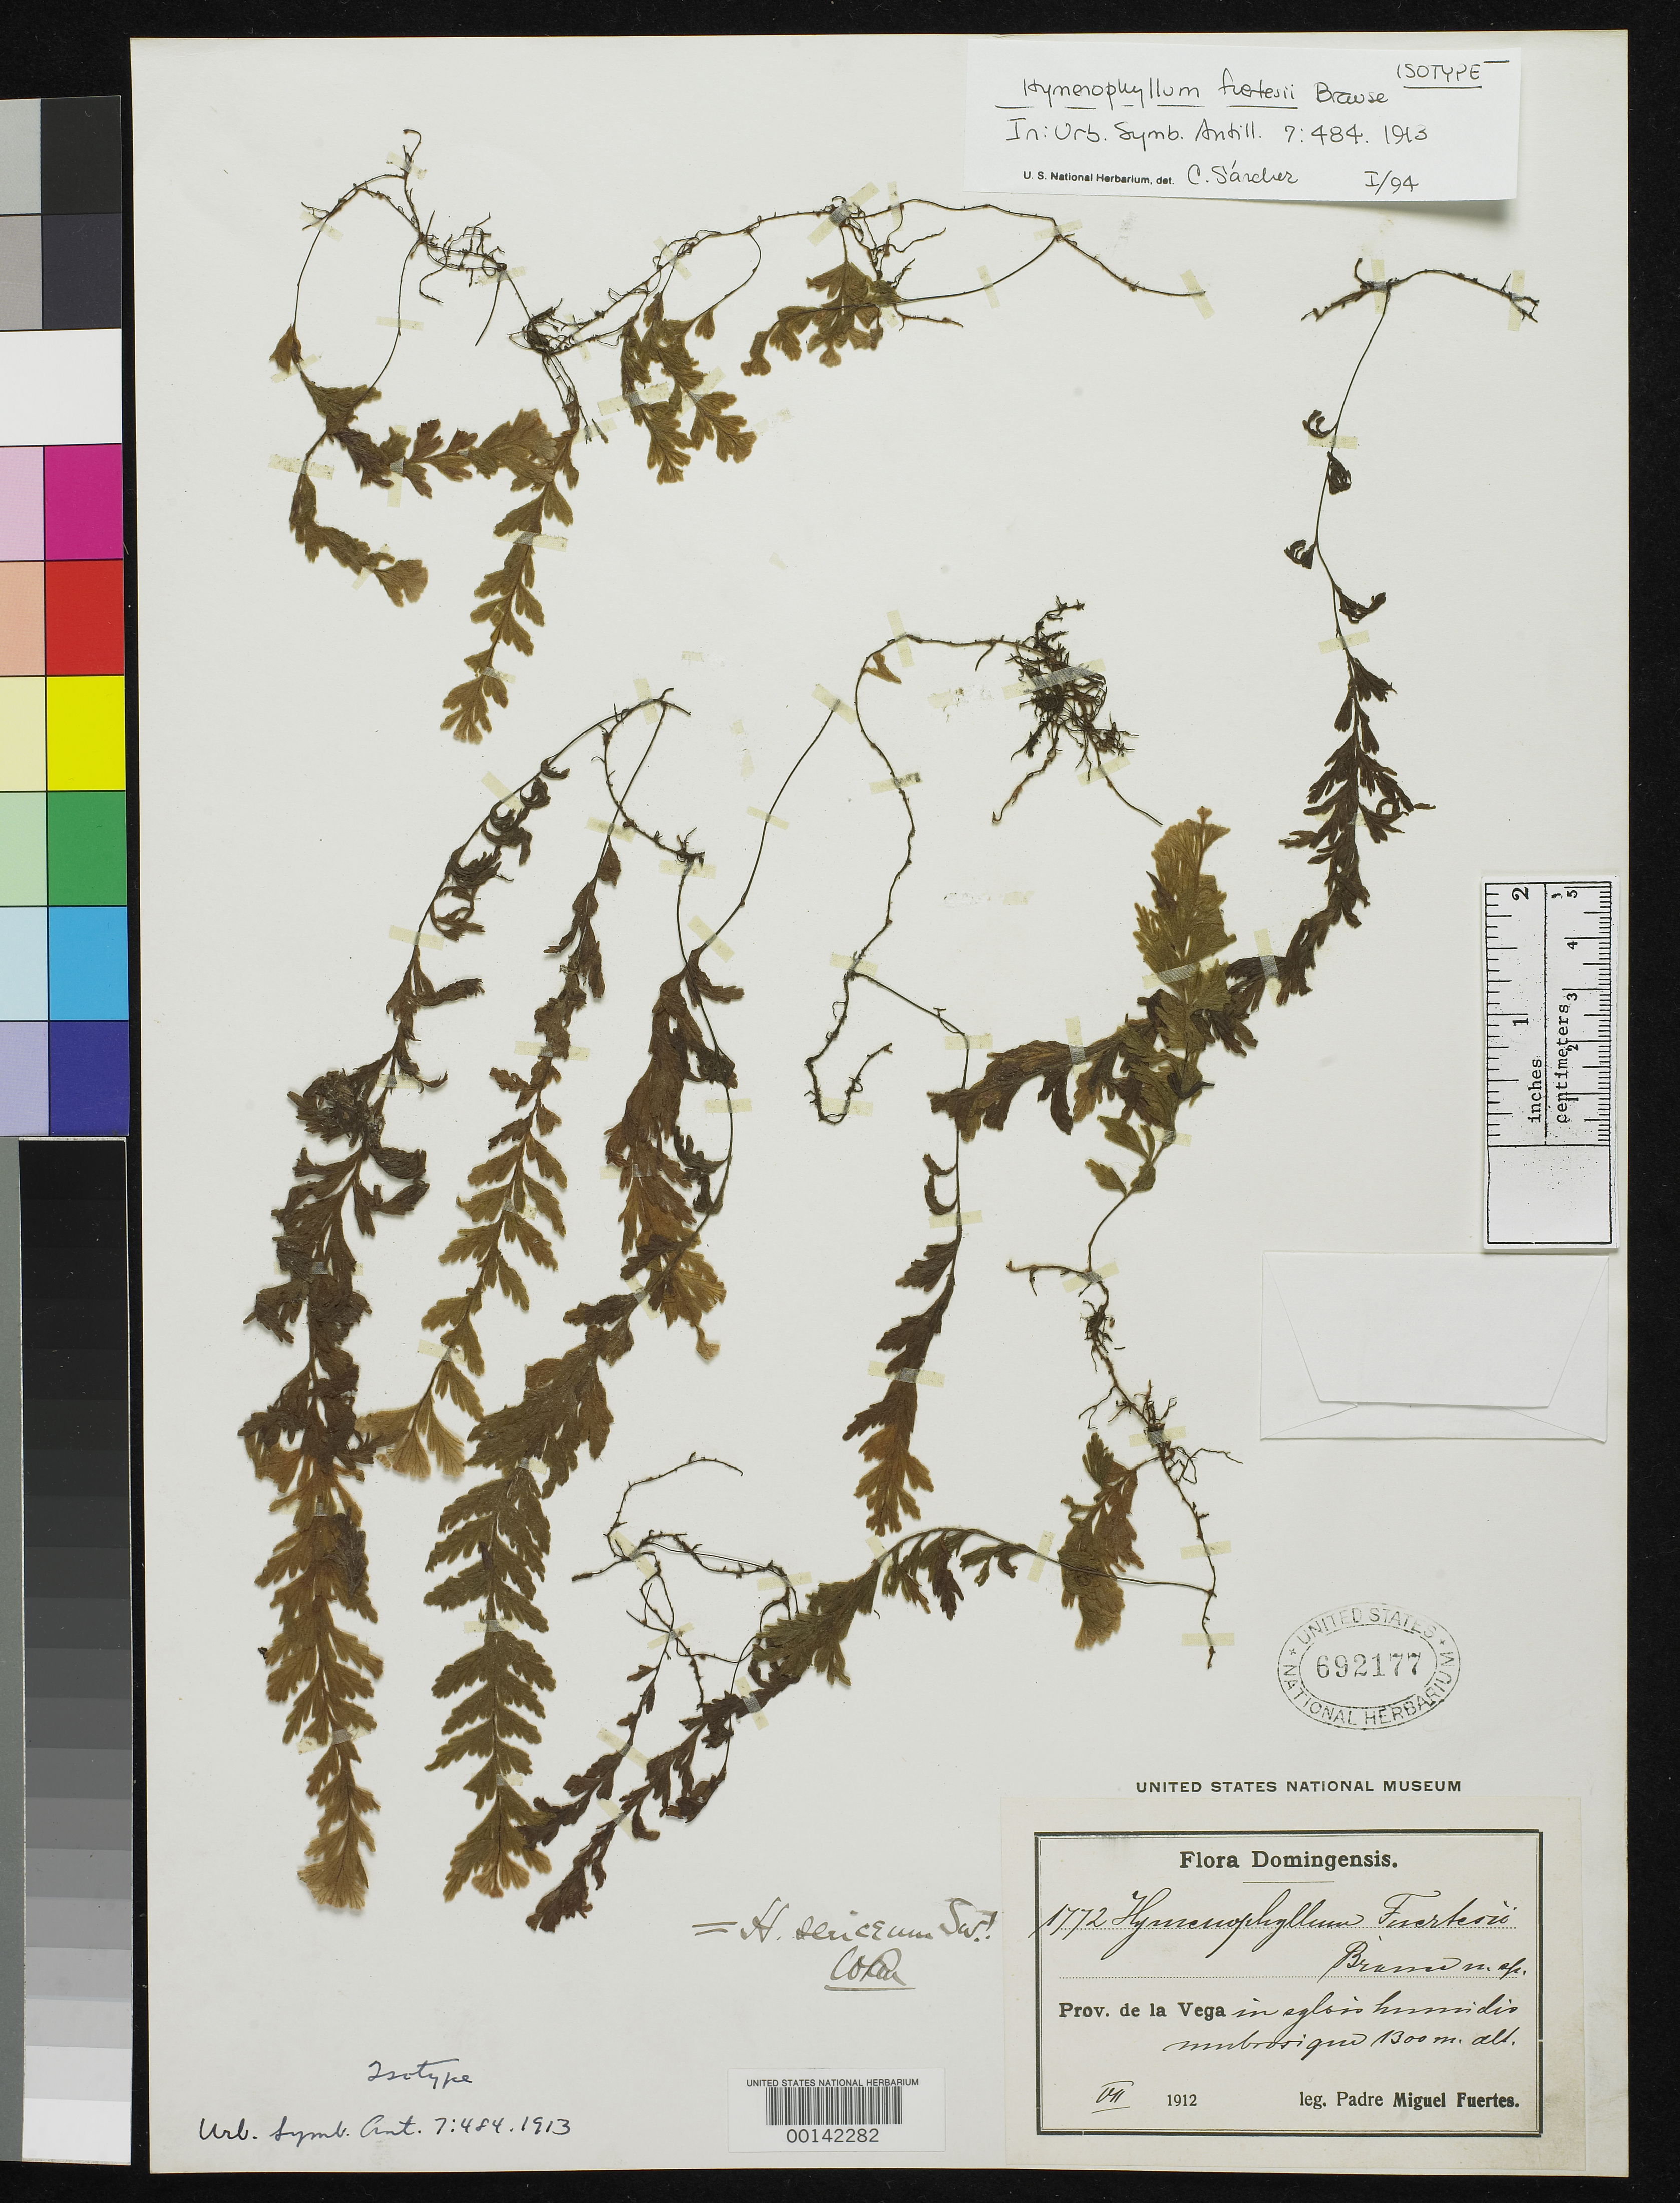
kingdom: Plantae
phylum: Tracheophyta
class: Polypodiopsida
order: Hymenophyllales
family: Hymenophyllaceae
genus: Hymenophyllum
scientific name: Hymenophyllum fuertesii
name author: Brause in Urb.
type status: Isotype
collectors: M. D. Fuertes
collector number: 1772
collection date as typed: Jul 1912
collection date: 1912-07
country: Dominican Republic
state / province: La Vega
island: Hispaniola Island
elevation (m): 1300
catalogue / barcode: US 692177